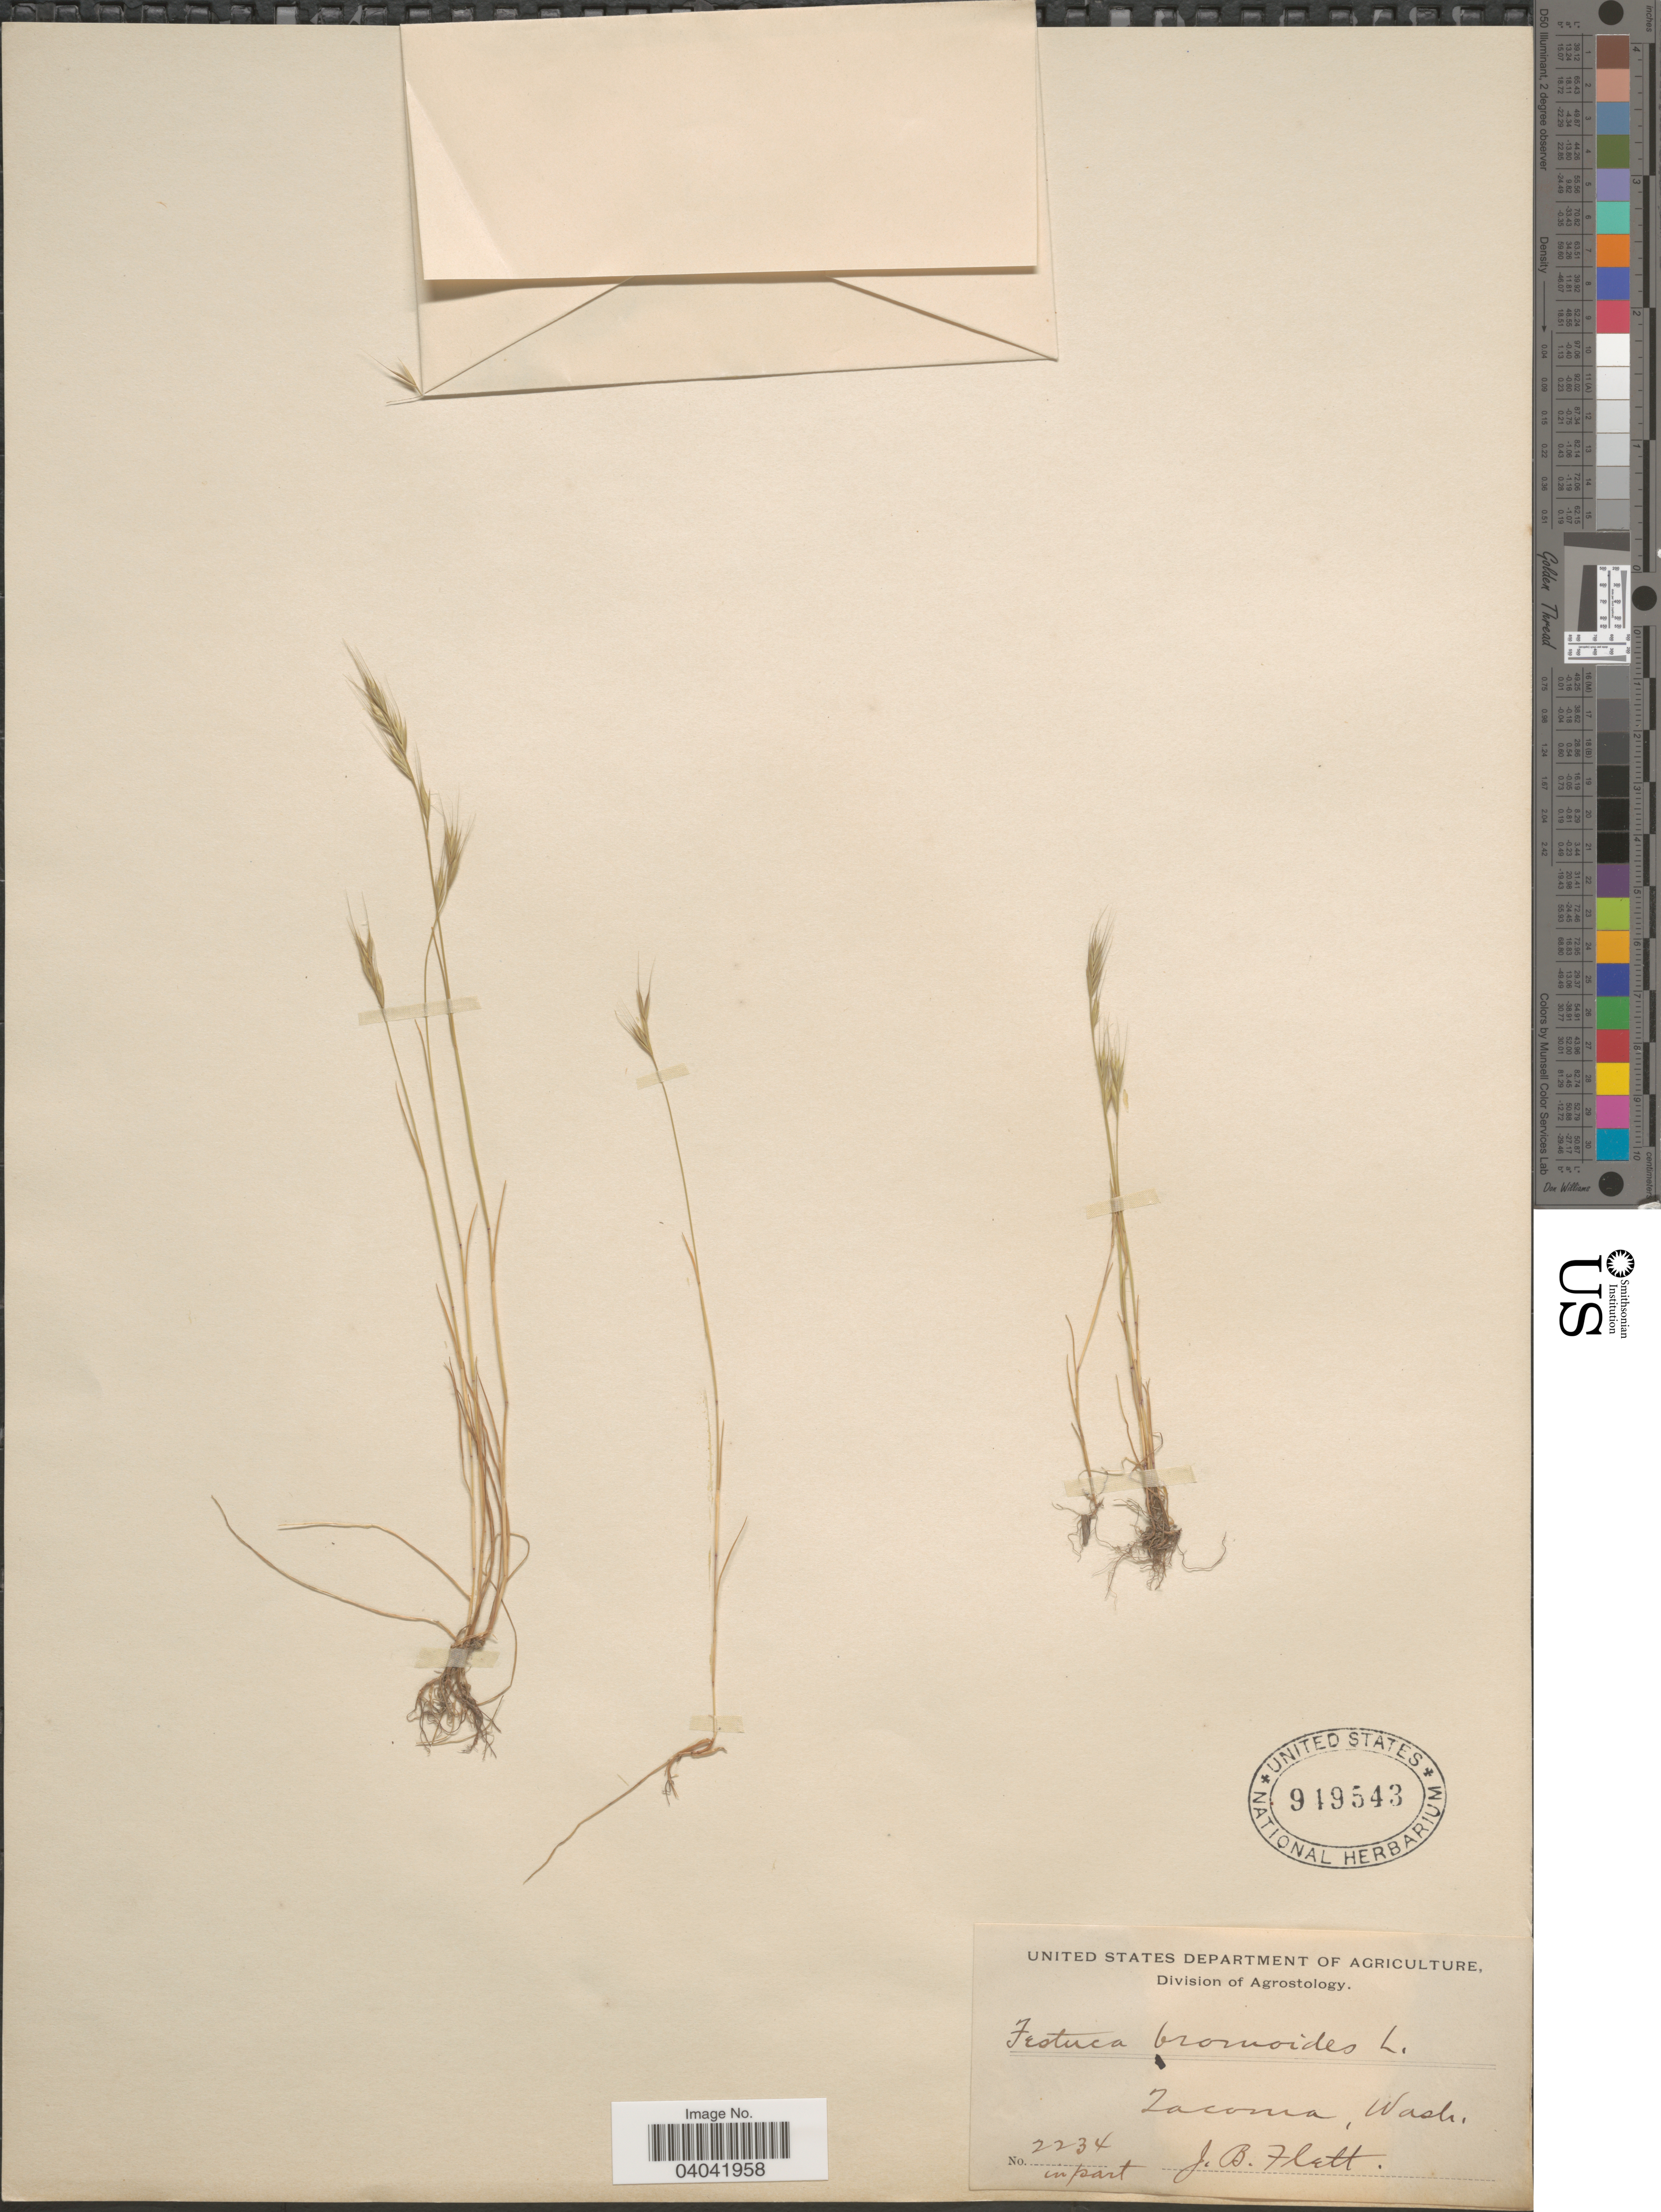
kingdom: Plantae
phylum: Tracheophyta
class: Liliopsida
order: Poales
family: Poaceae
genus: Festuca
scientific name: Festuca bromoides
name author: L.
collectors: J. Flett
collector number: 2234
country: United States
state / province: Washington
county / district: Pierce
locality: Tacoma.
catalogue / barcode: US 949543